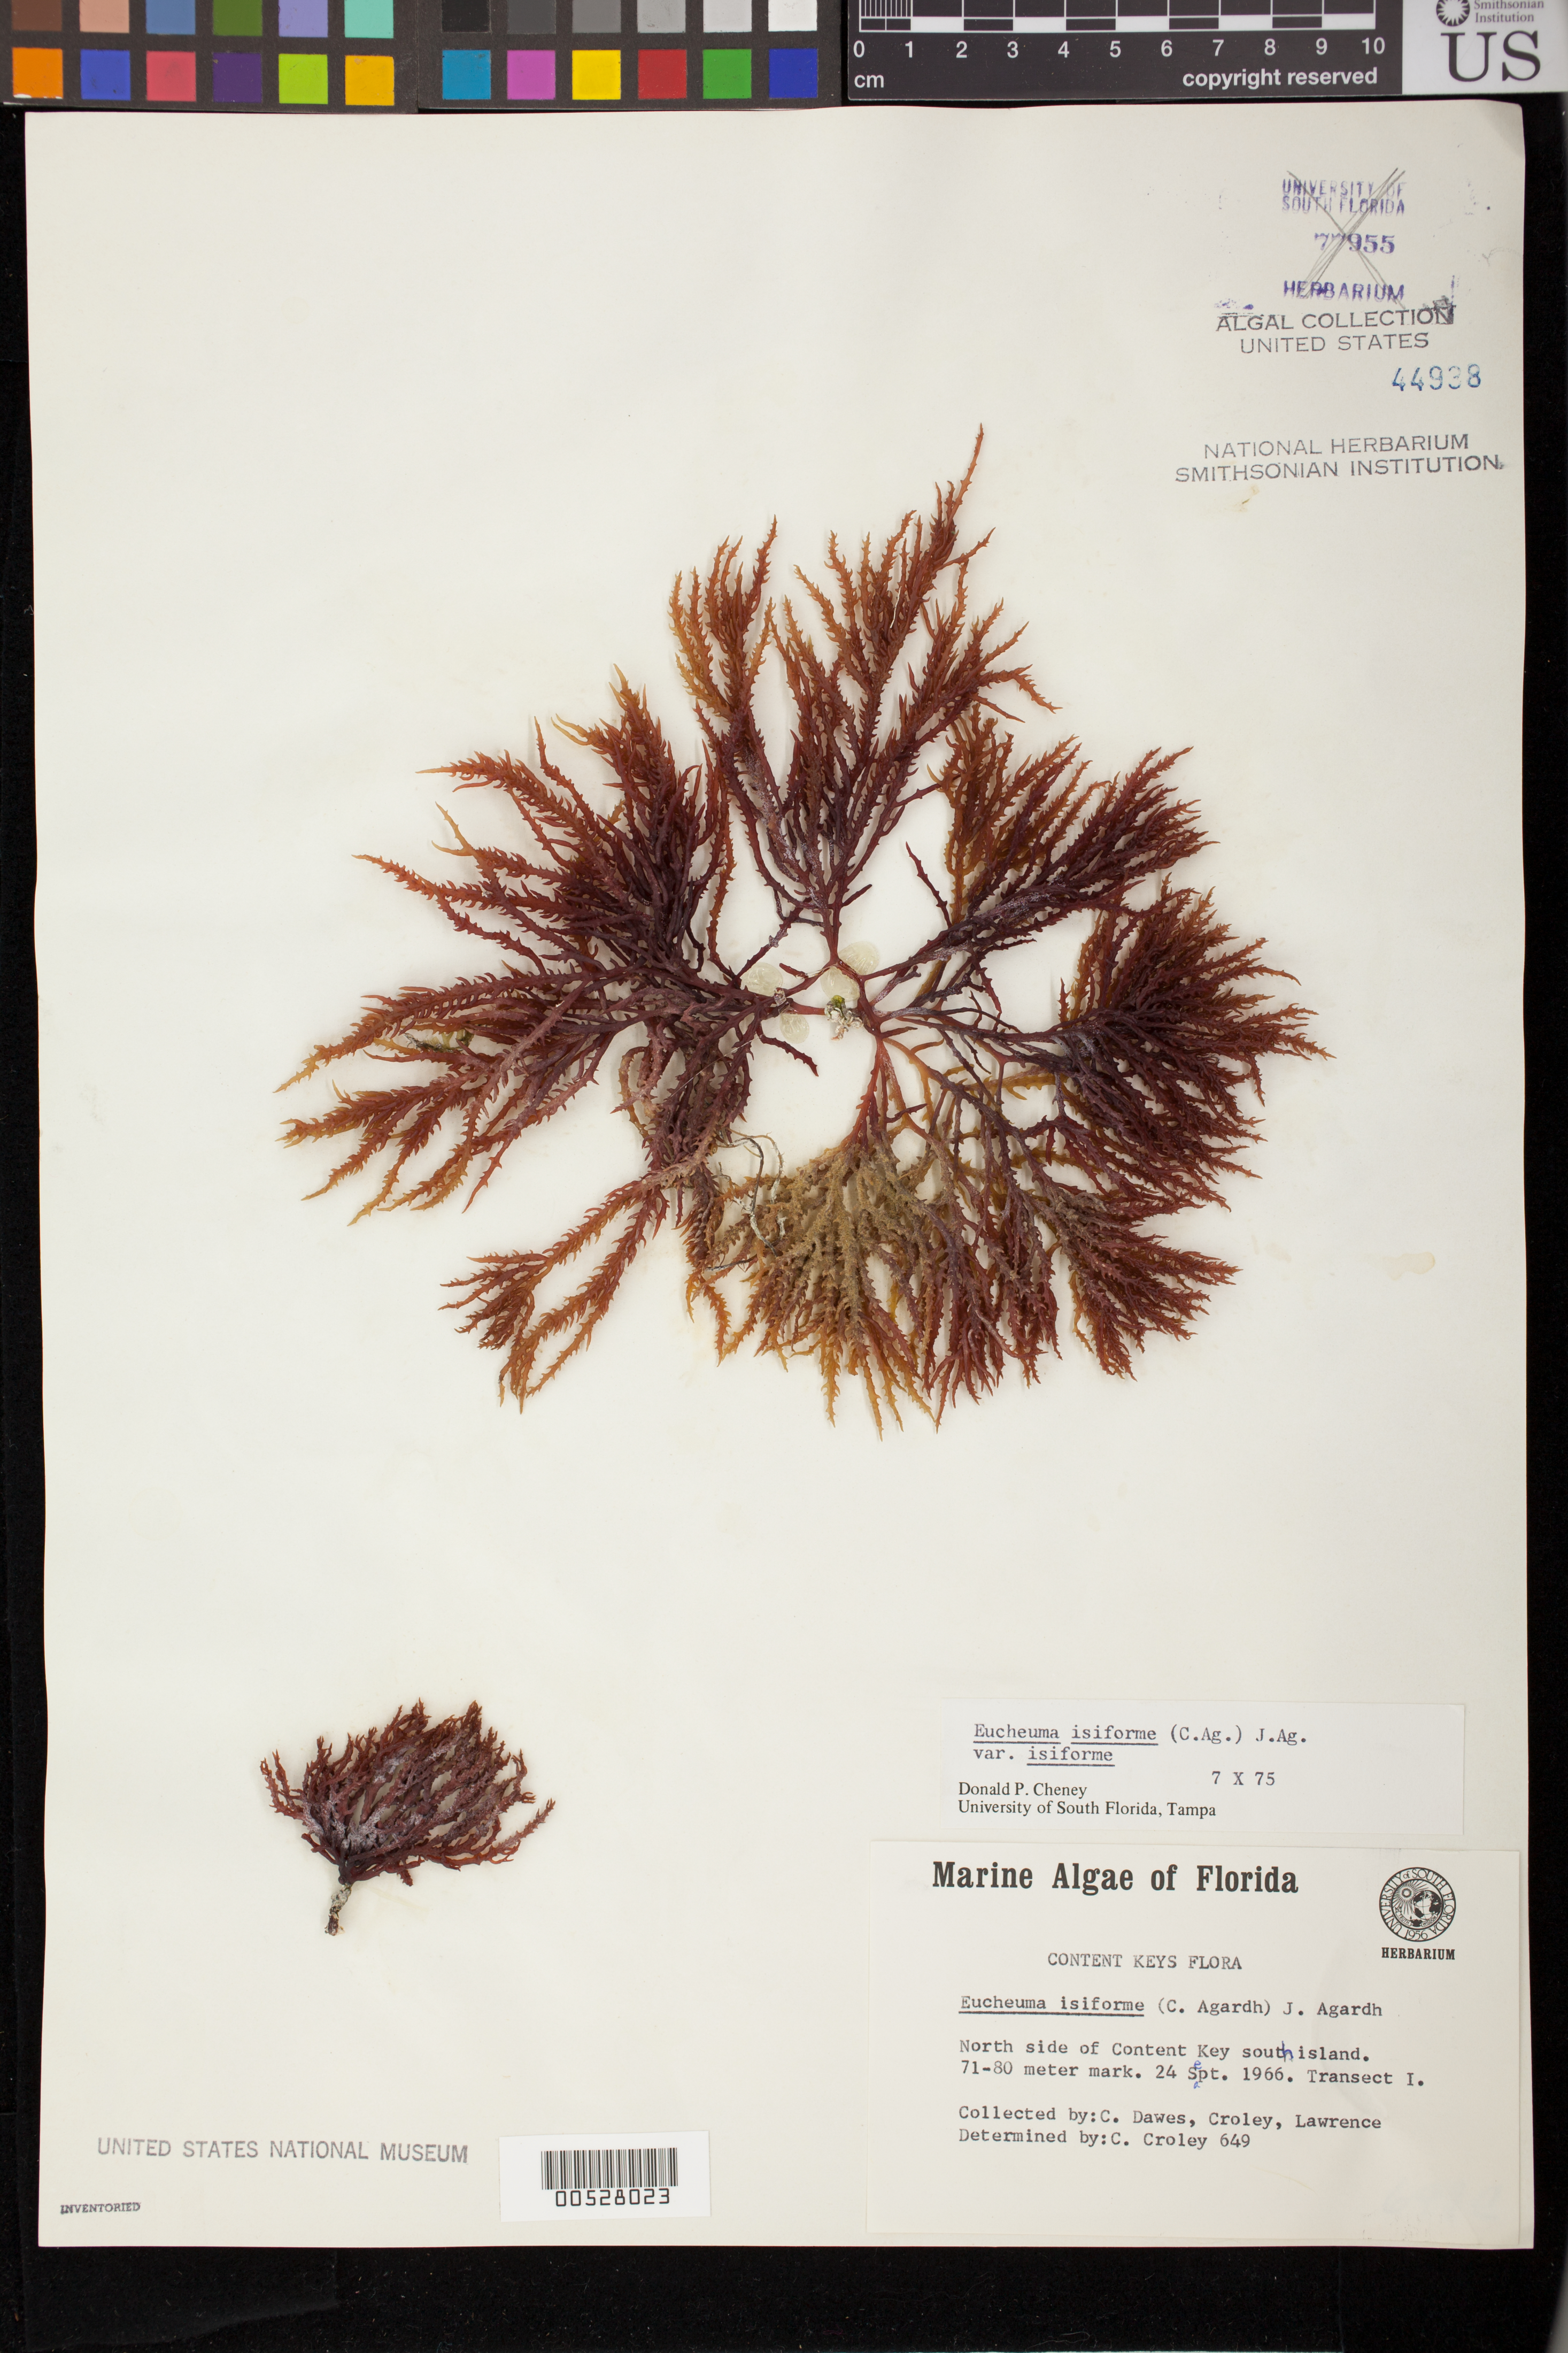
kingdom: Plantae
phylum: Rhodophyta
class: Florideophyceae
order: Gigartinales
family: Solieriaceae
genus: Eucheumatopsis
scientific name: Eucheumatopsis isiformis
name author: (C. Agardh) M.L. Núñez-Resendiz et al.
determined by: Algae name updating Project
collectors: C. Dawes, F. C. Croley & J. Lawrence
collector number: FCC 649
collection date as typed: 24 Sep 1966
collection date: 1966-09-24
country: United States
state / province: Florida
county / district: Monroe County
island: Content Keys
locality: South island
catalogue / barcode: US 44938